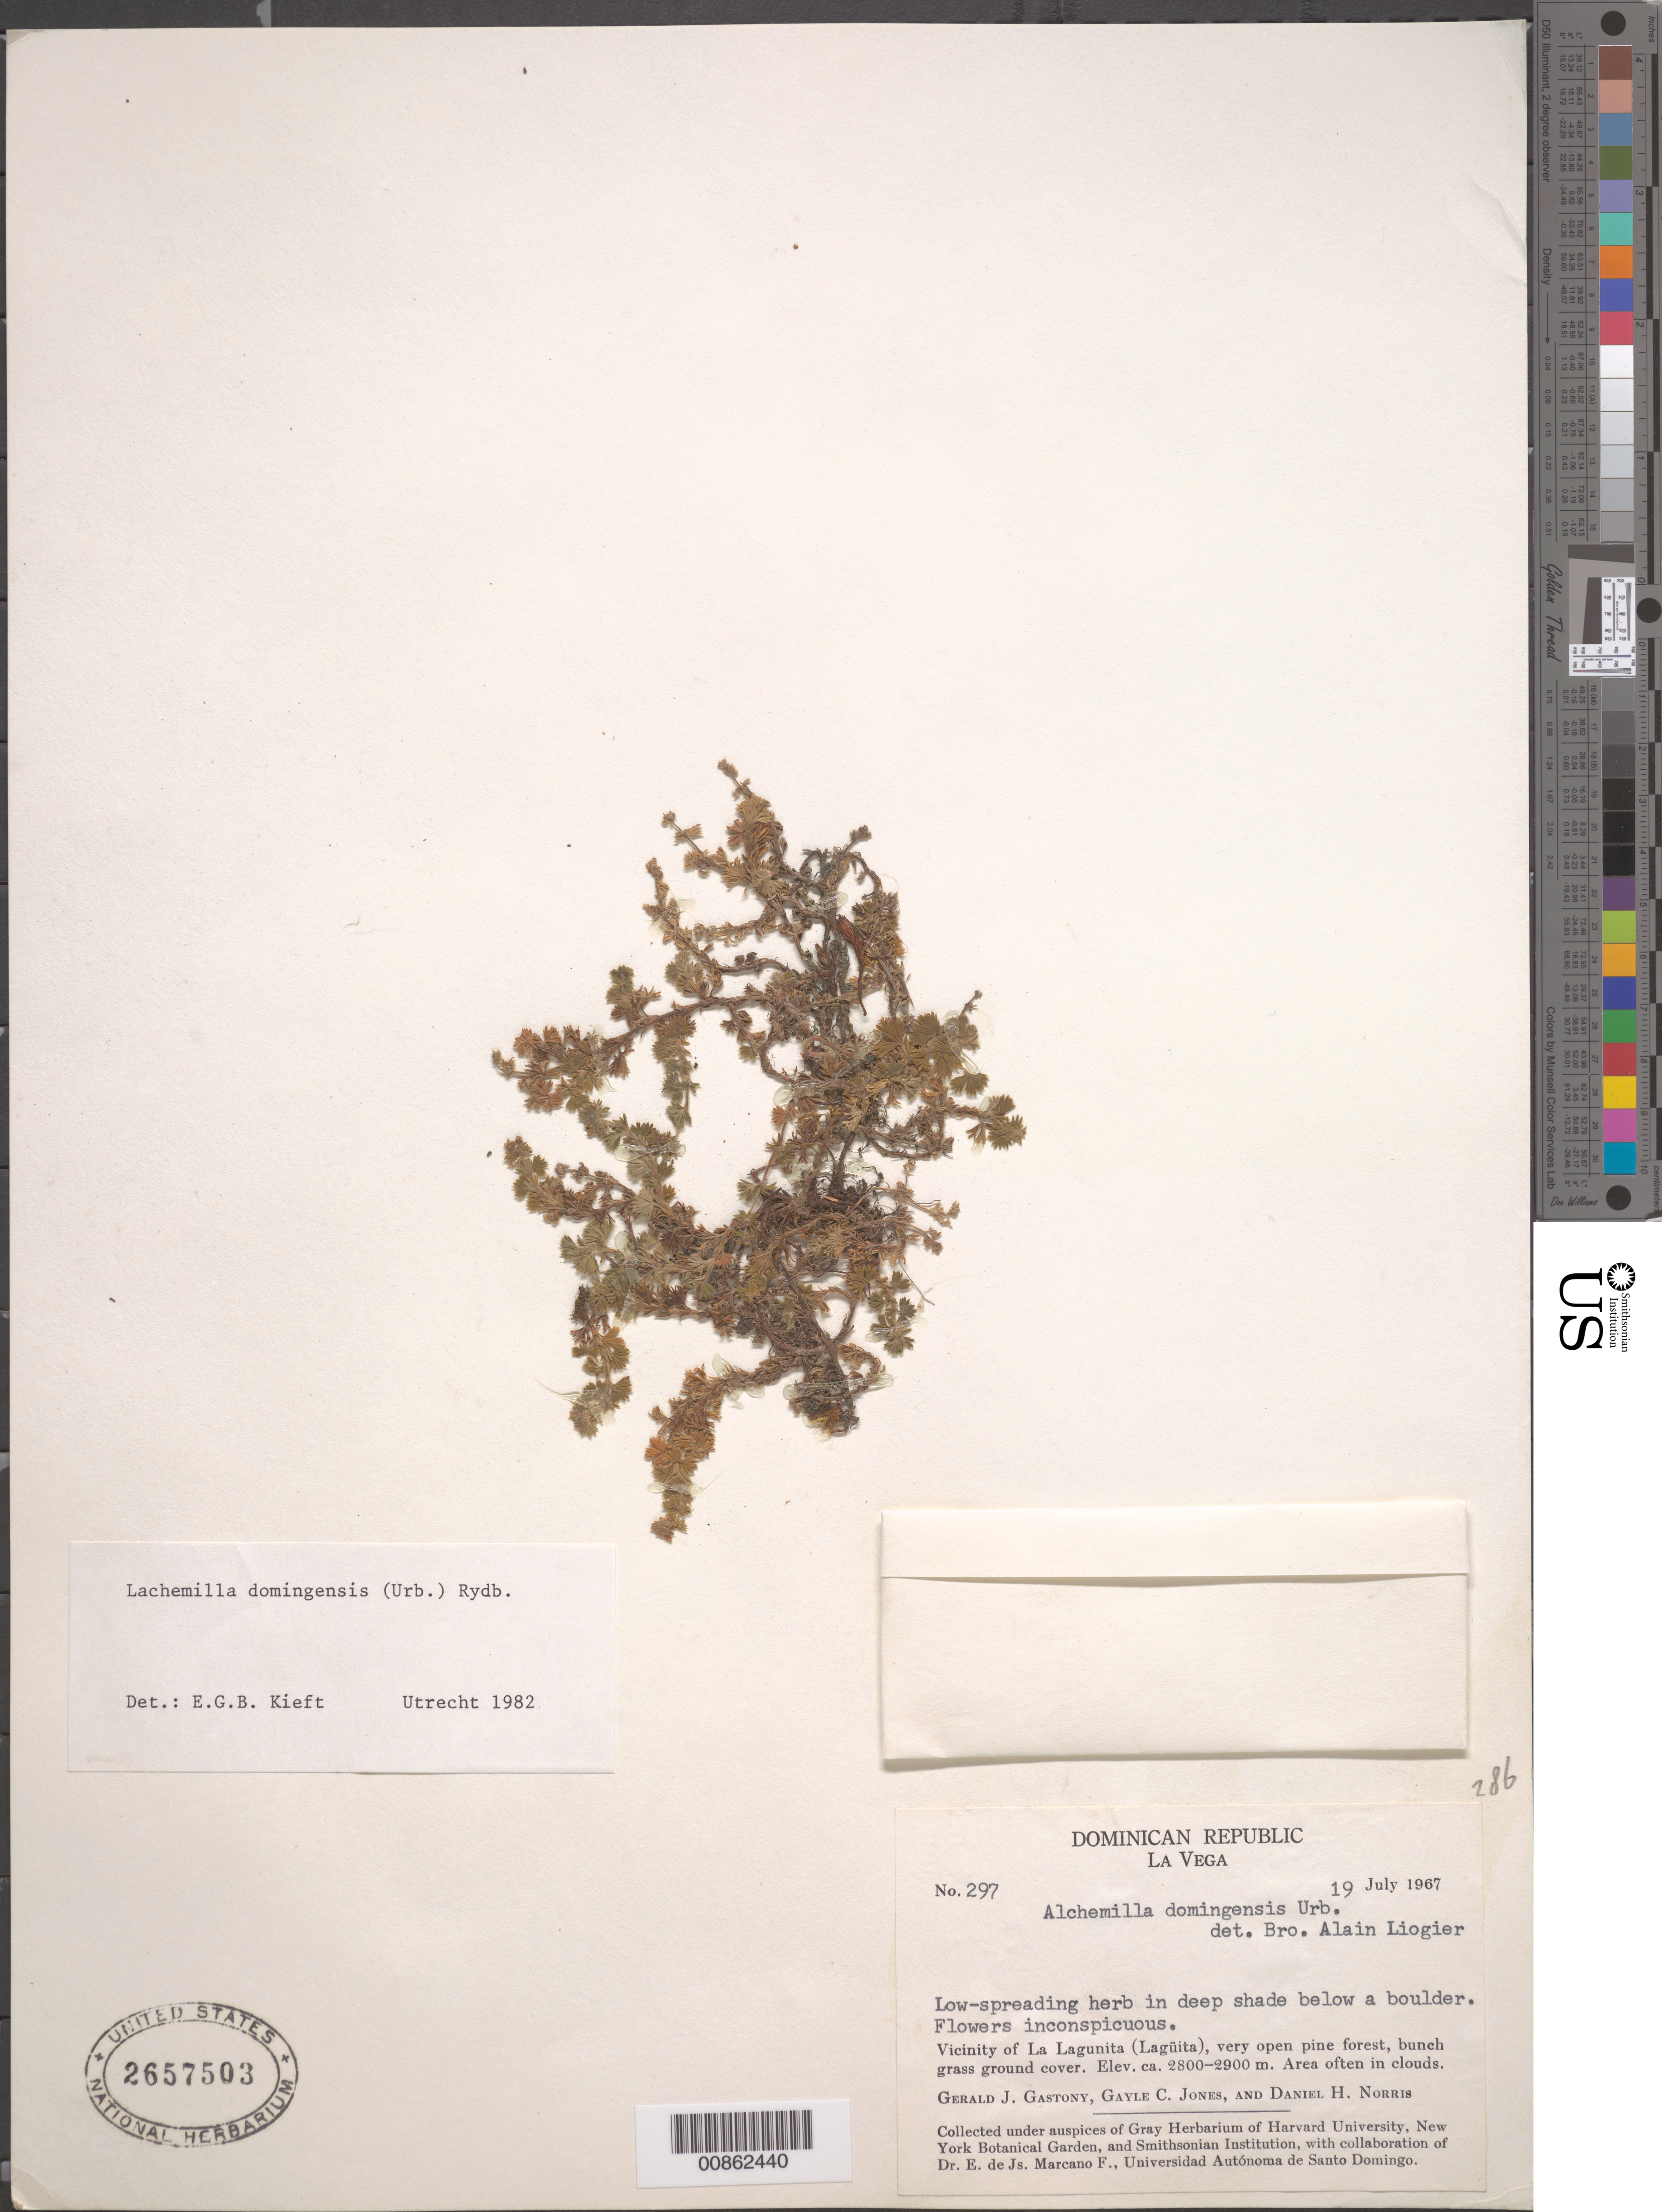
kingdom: Plantae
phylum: Tracheophyta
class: Magnoliopsida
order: Rosales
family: Rosaceae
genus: Alchemilla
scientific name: Alchemilla domingensis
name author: Urb.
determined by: Kieft, E. G. B.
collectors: G. Gastony, G. C. Jones & D. H. Norris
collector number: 297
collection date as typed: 19 Jul 1967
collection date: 1967-07-19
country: Dominican Republic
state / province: La Vega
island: Hispaniola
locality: Vicinity of La Lagunita (Lagüita).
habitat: In deep shade below a boulder. Very open pine forest, bunch grass ground cover. Area often in clouds.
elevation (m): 2800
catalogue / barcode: US 2657503